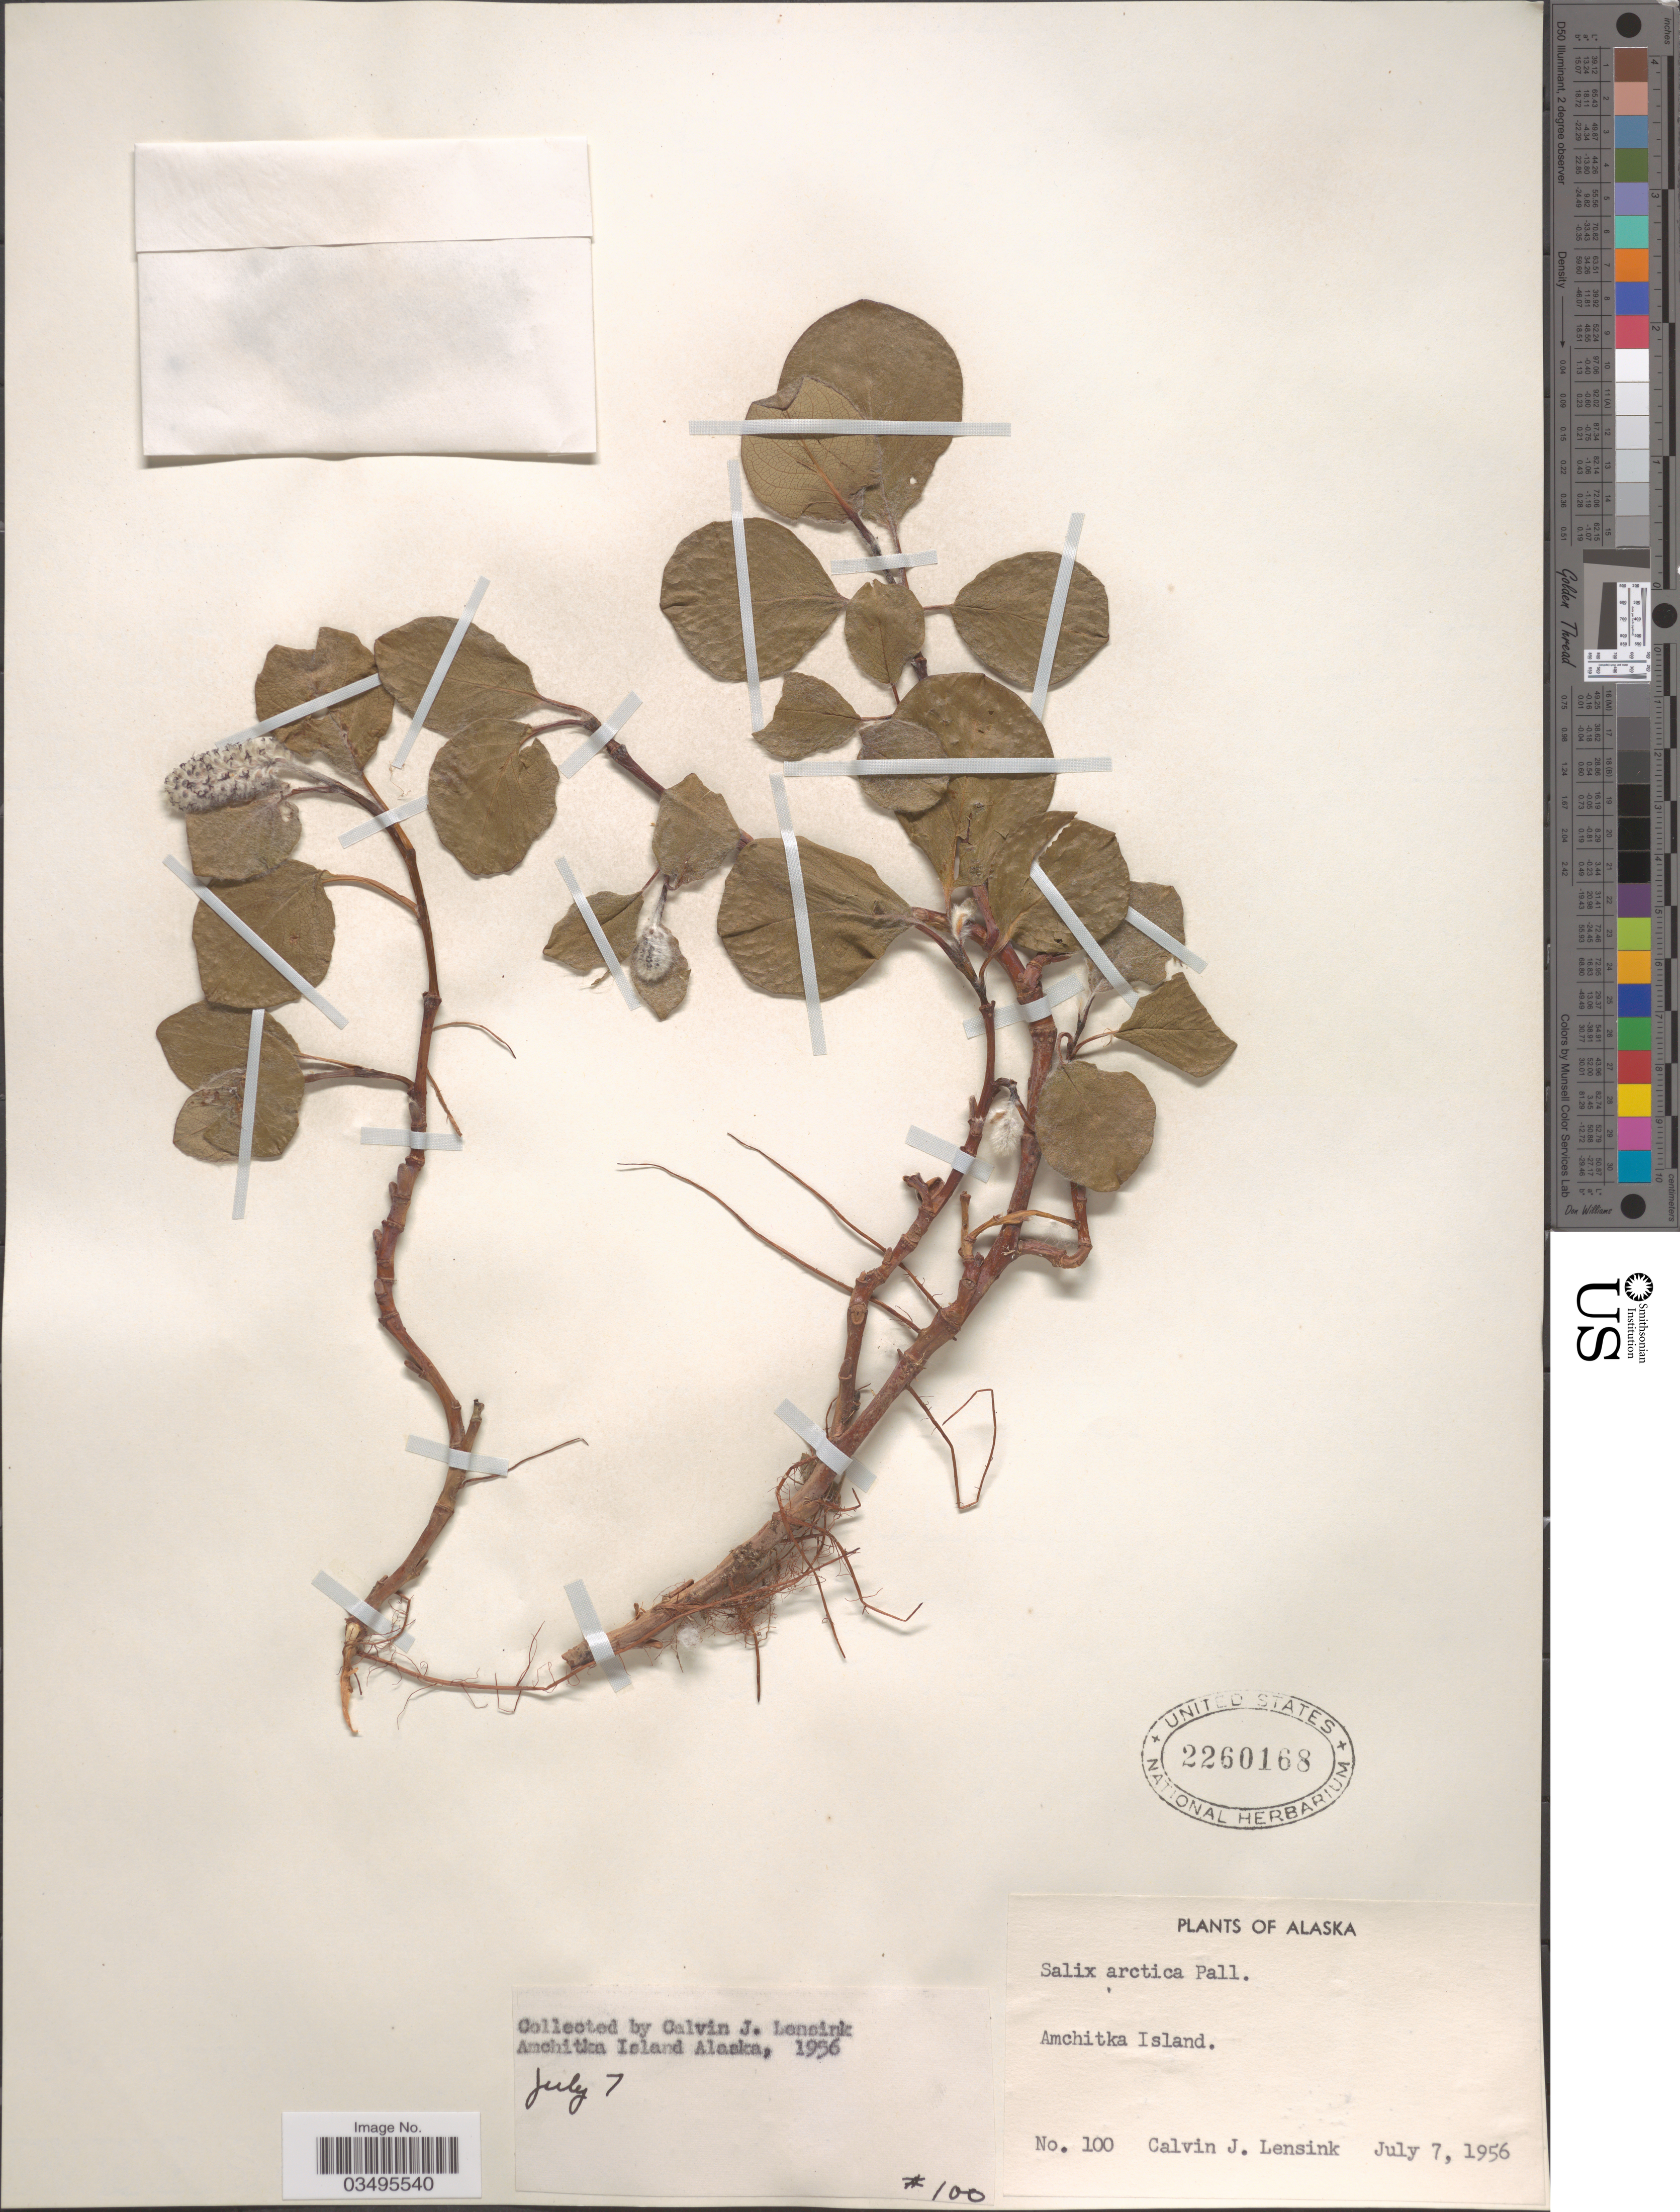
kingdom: Plantae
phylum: Tracheophyta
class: Magnoliopsida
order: Malpighiales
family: Salicaceae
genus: Salix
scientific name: Salix arctica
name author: Pall.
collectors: C. Lensink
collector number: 100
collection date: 1956-07-07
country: United States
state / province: Alaska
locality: Amchitka Island.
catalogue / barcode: US 2260168